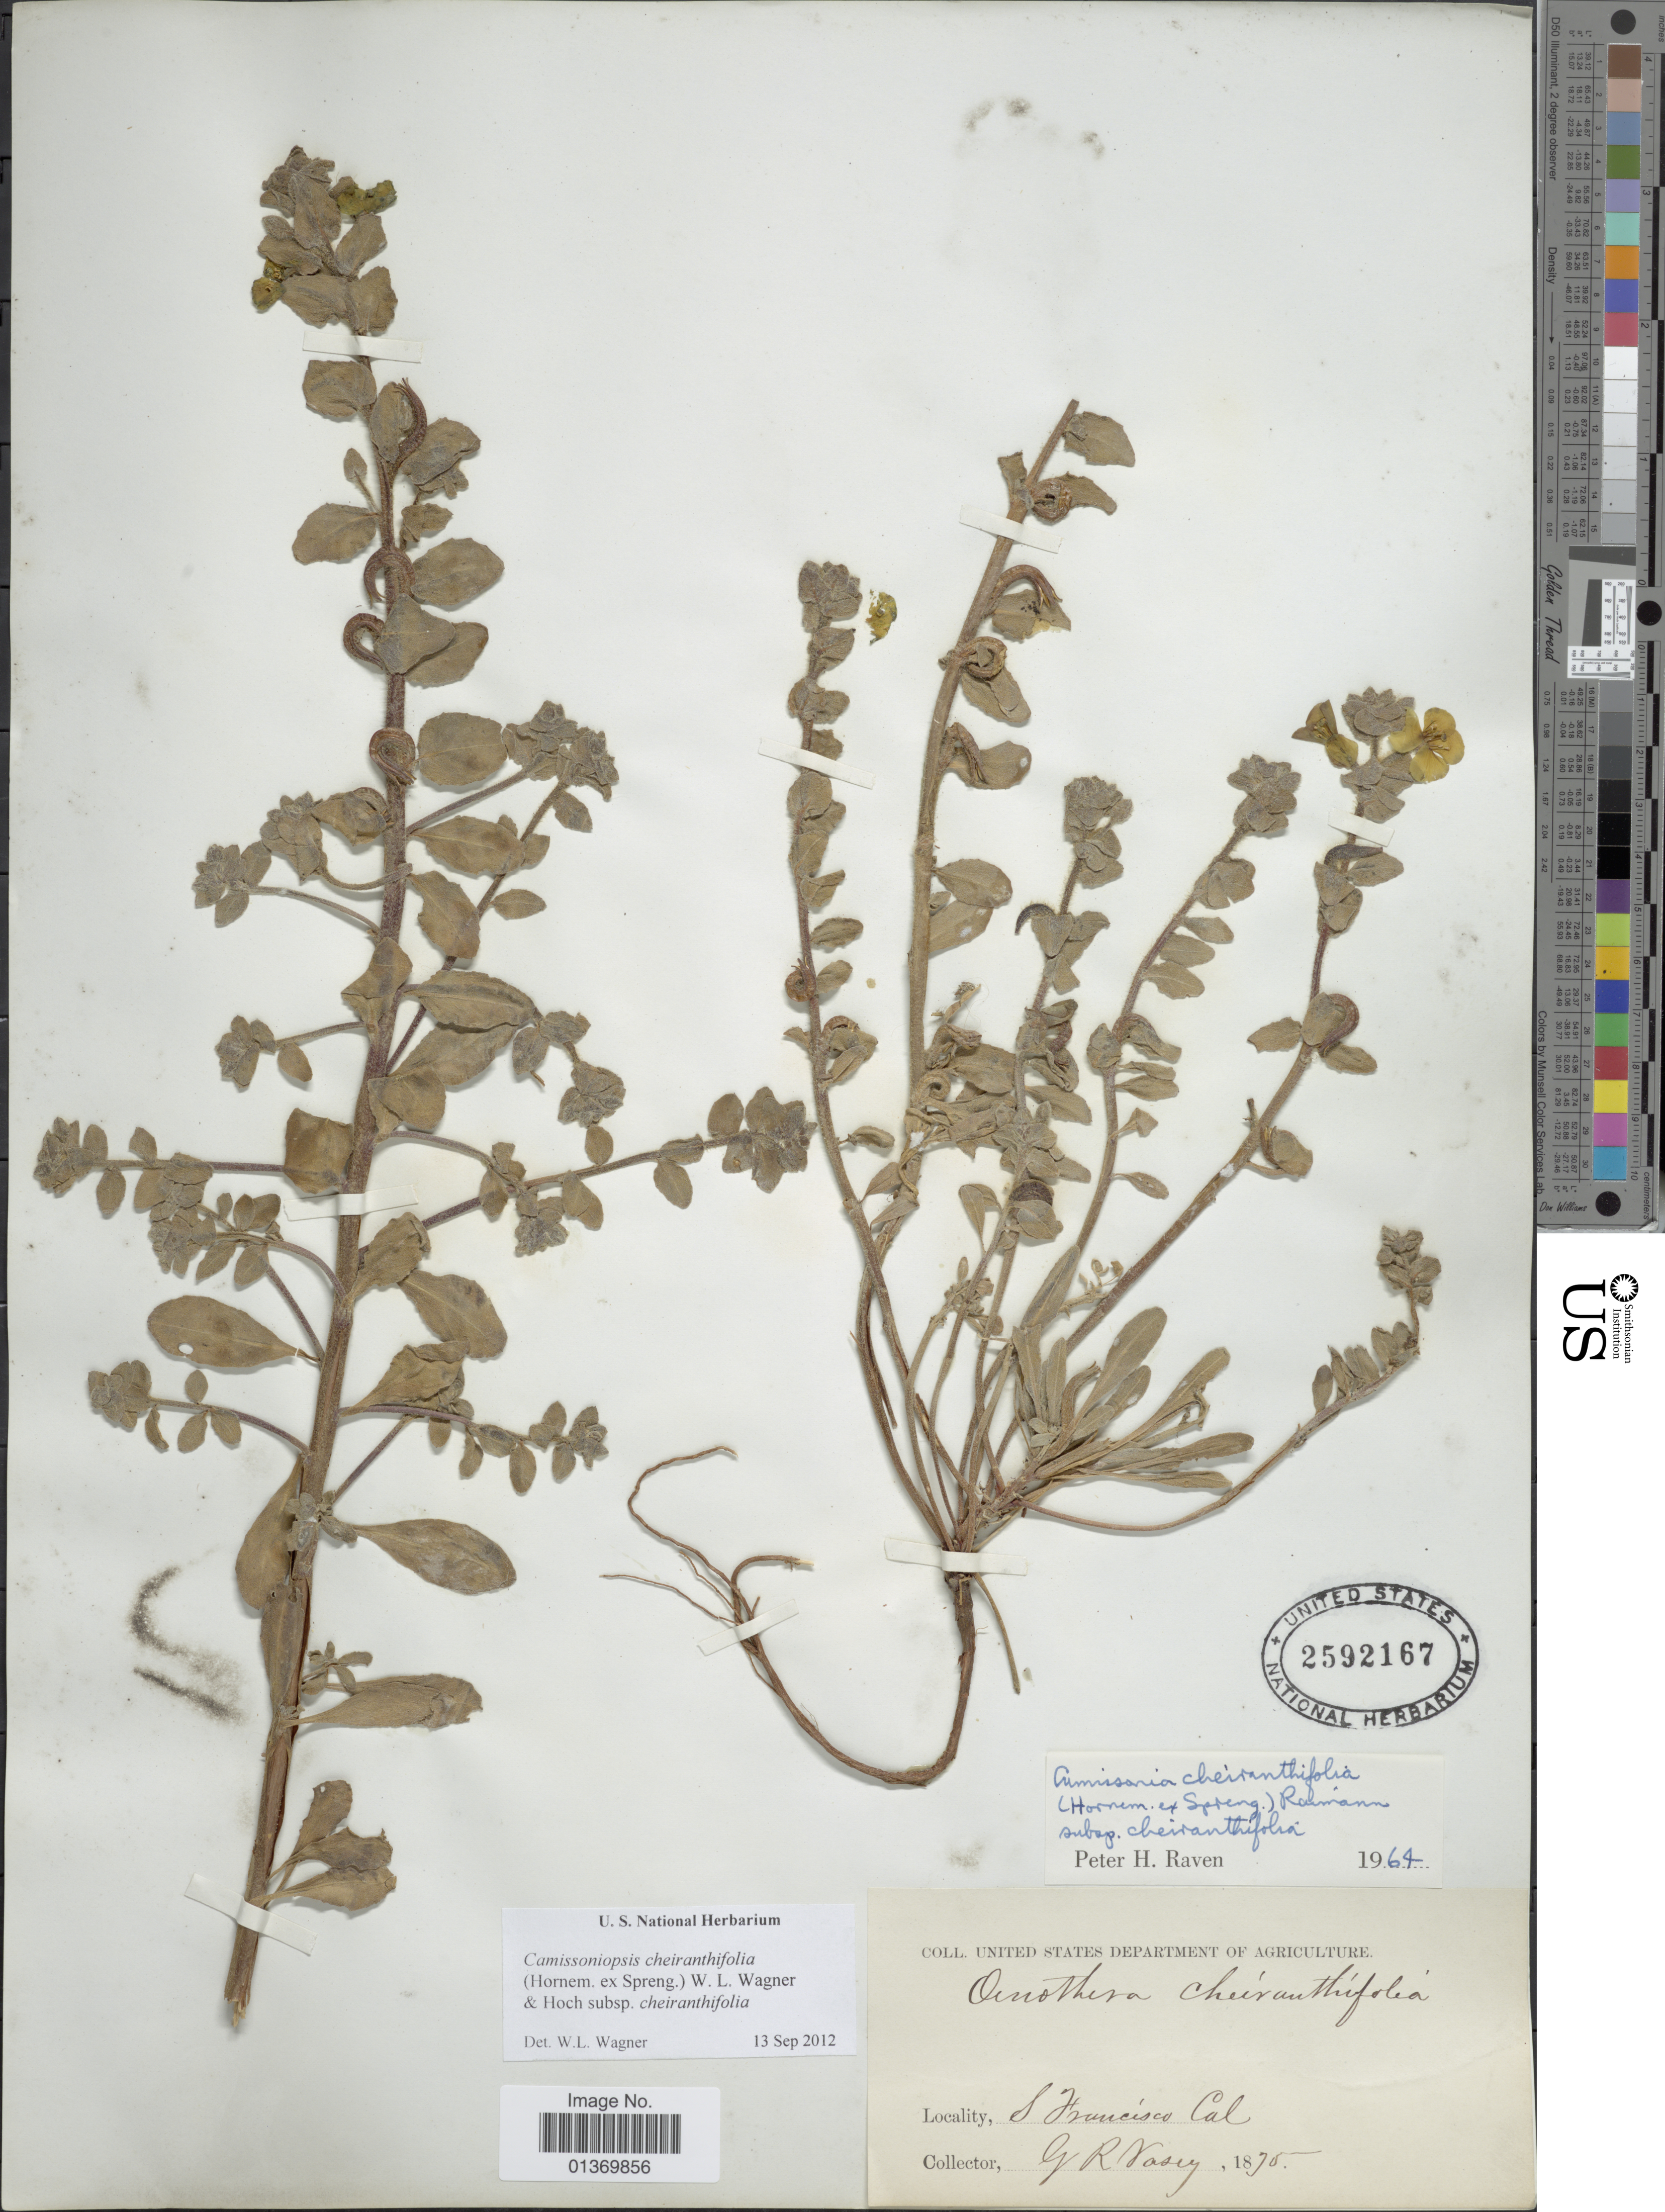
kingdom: Plantae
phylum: Tracheophyta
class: Magnoliopsida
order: Myrtales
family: Onagraceae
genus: Camissoniopsis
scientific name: Camissoniopsis cheiranthifolia subsp. cheiranthifolia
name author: (Hornem. ex Spreng.) W.L. Wagner & Hoch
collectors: G. R. Vasey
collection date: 1875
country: United States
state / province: California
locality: S Francisco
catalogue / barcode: US 2592167